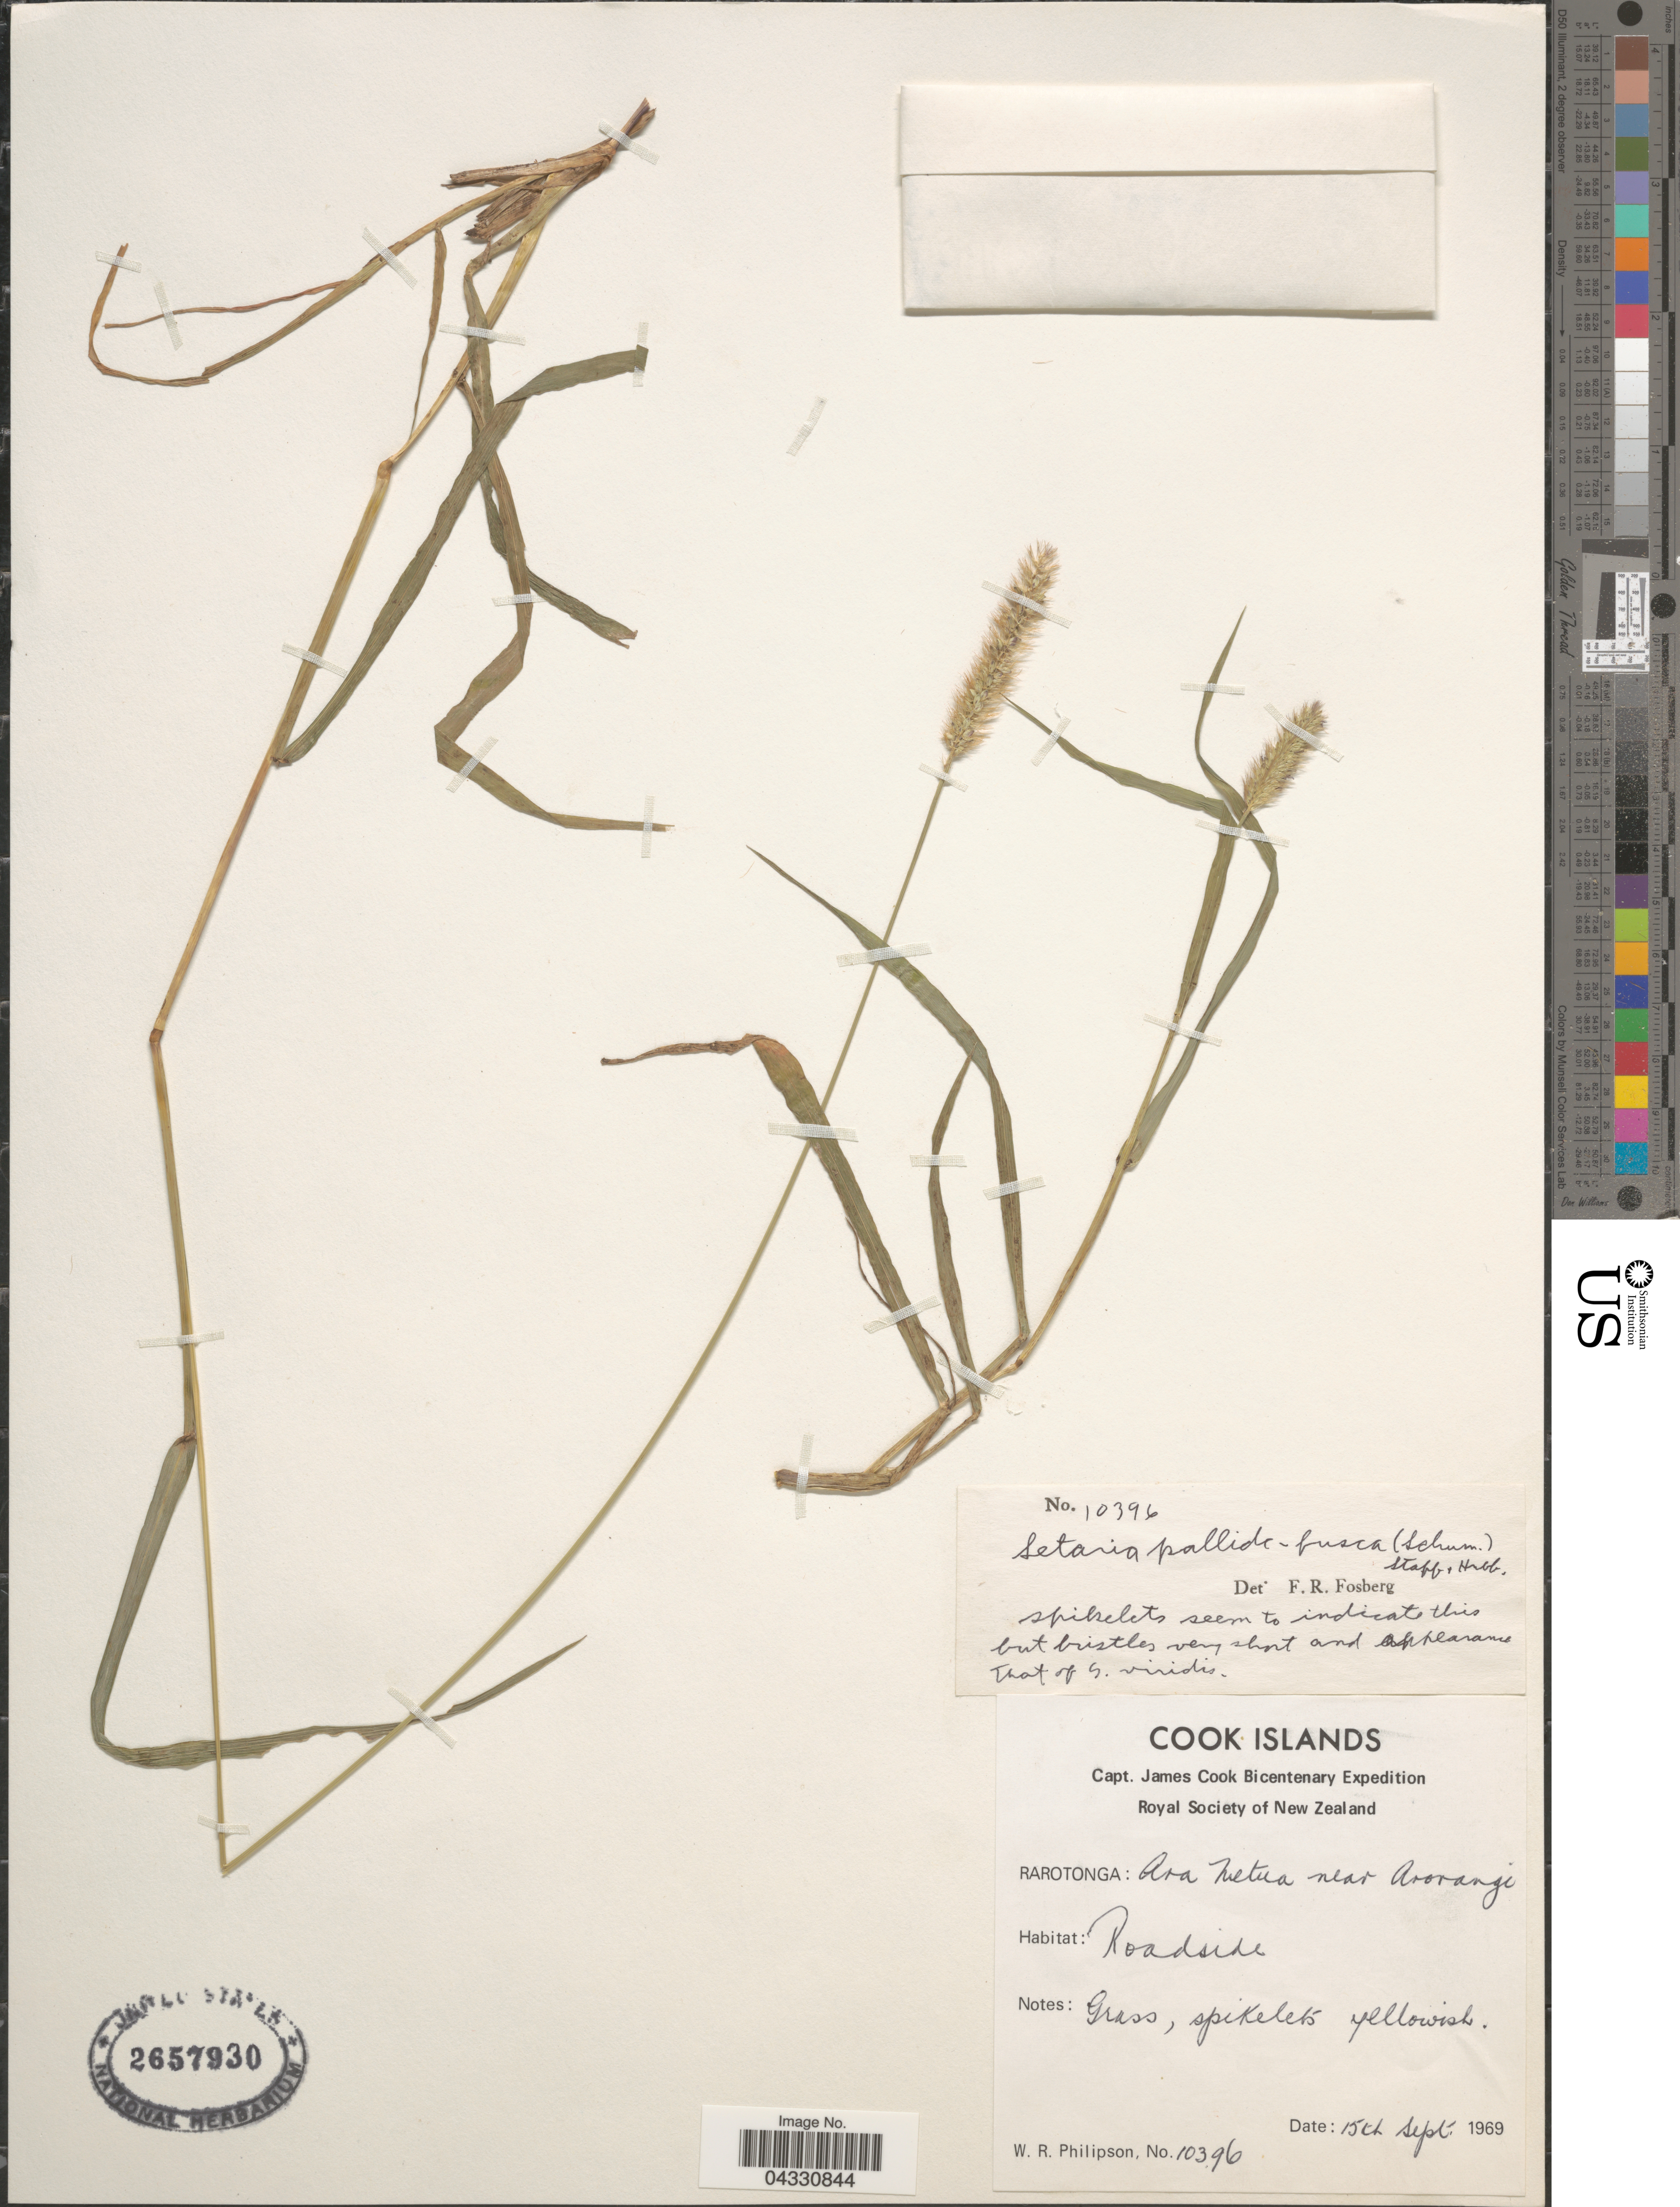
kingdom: Plantae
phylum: Tracheophyta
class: Liliopsida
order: Poales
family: Poaceae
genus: Setaria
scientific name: Setaria pallide-fusca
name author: (Schumach.) Stapf & C.E. Hubb.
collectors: W. R. Philipson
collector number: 10396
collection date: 1969-09-15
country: Cook Islands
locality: Capt. James Cook Bicentenary Expedition. Rarotonga: Ara Metua near Arorangi.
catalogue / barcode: US 2657930